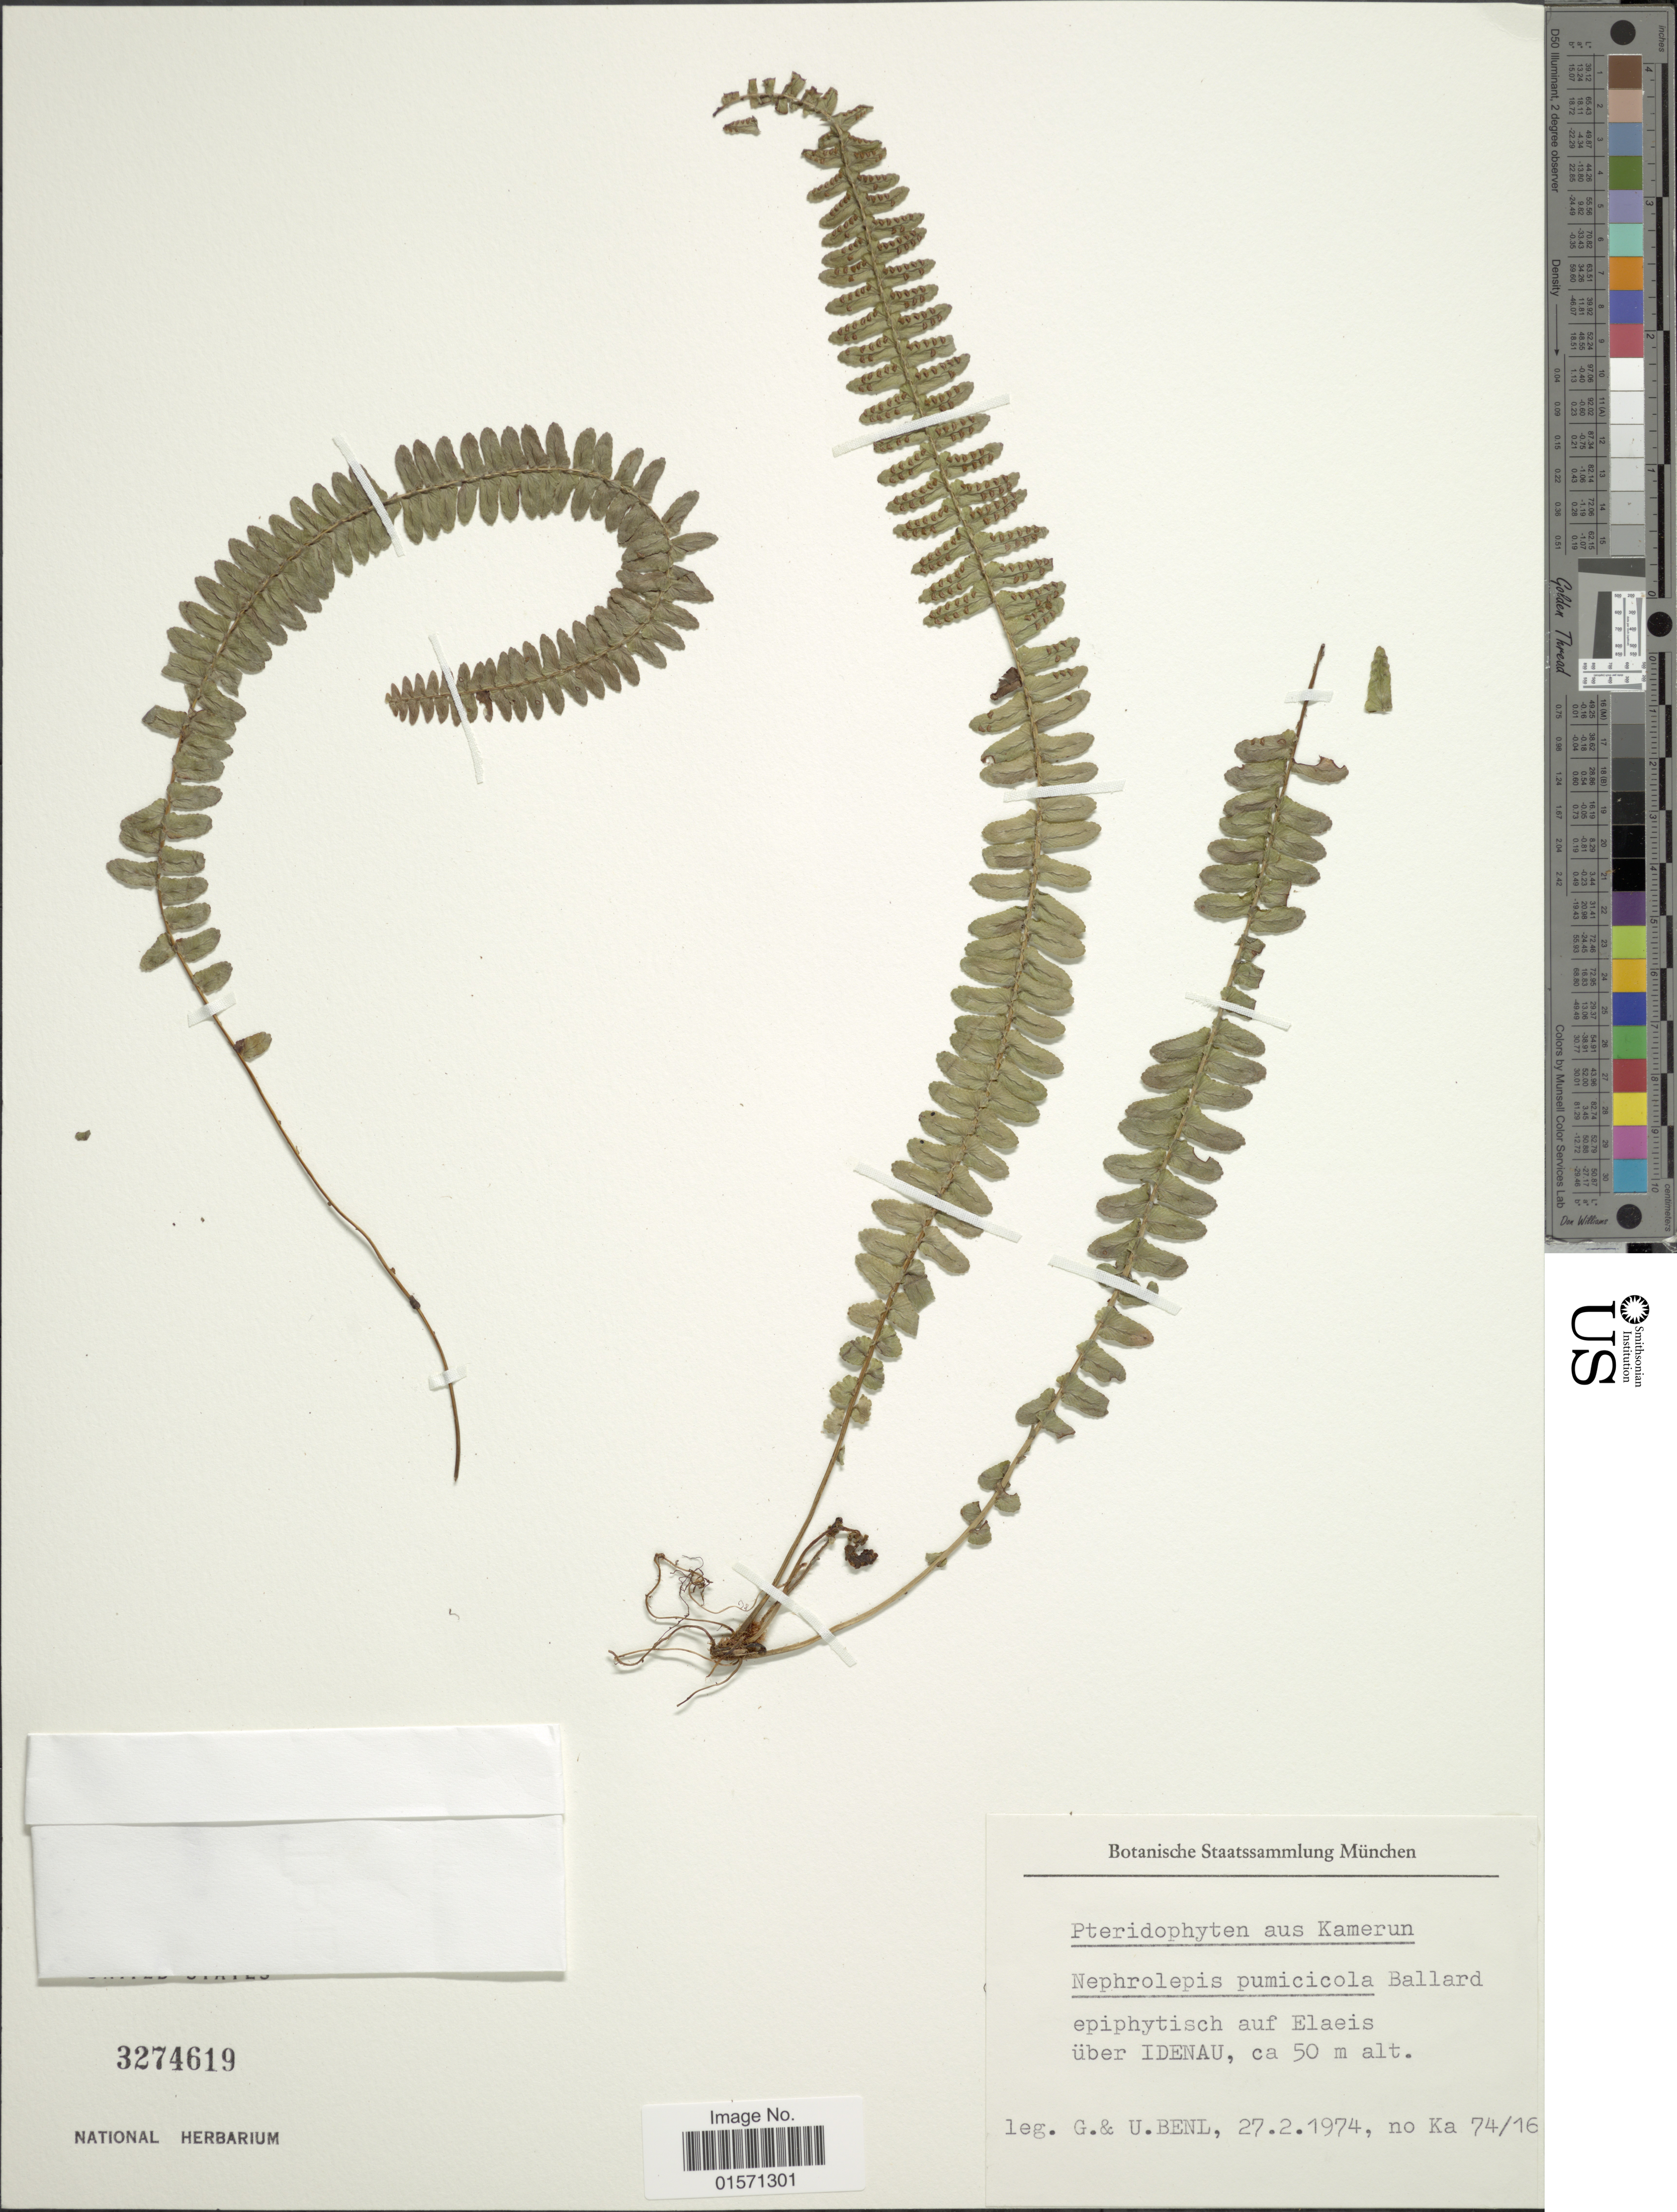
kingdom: Plantae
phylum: Tracheophyta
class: Polypodiopsida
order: Polypodiales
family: Nephrolepidaceae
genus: Nephrolepis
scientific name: Nephrolepis pumiciola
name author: Ballard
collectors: G. Benl & U. Benl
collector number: Ka 74/16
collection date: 1974-02-27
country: Cameroon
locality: Kamerun. Elaeis uber Idenau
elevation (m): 50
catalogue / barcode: US 3274619